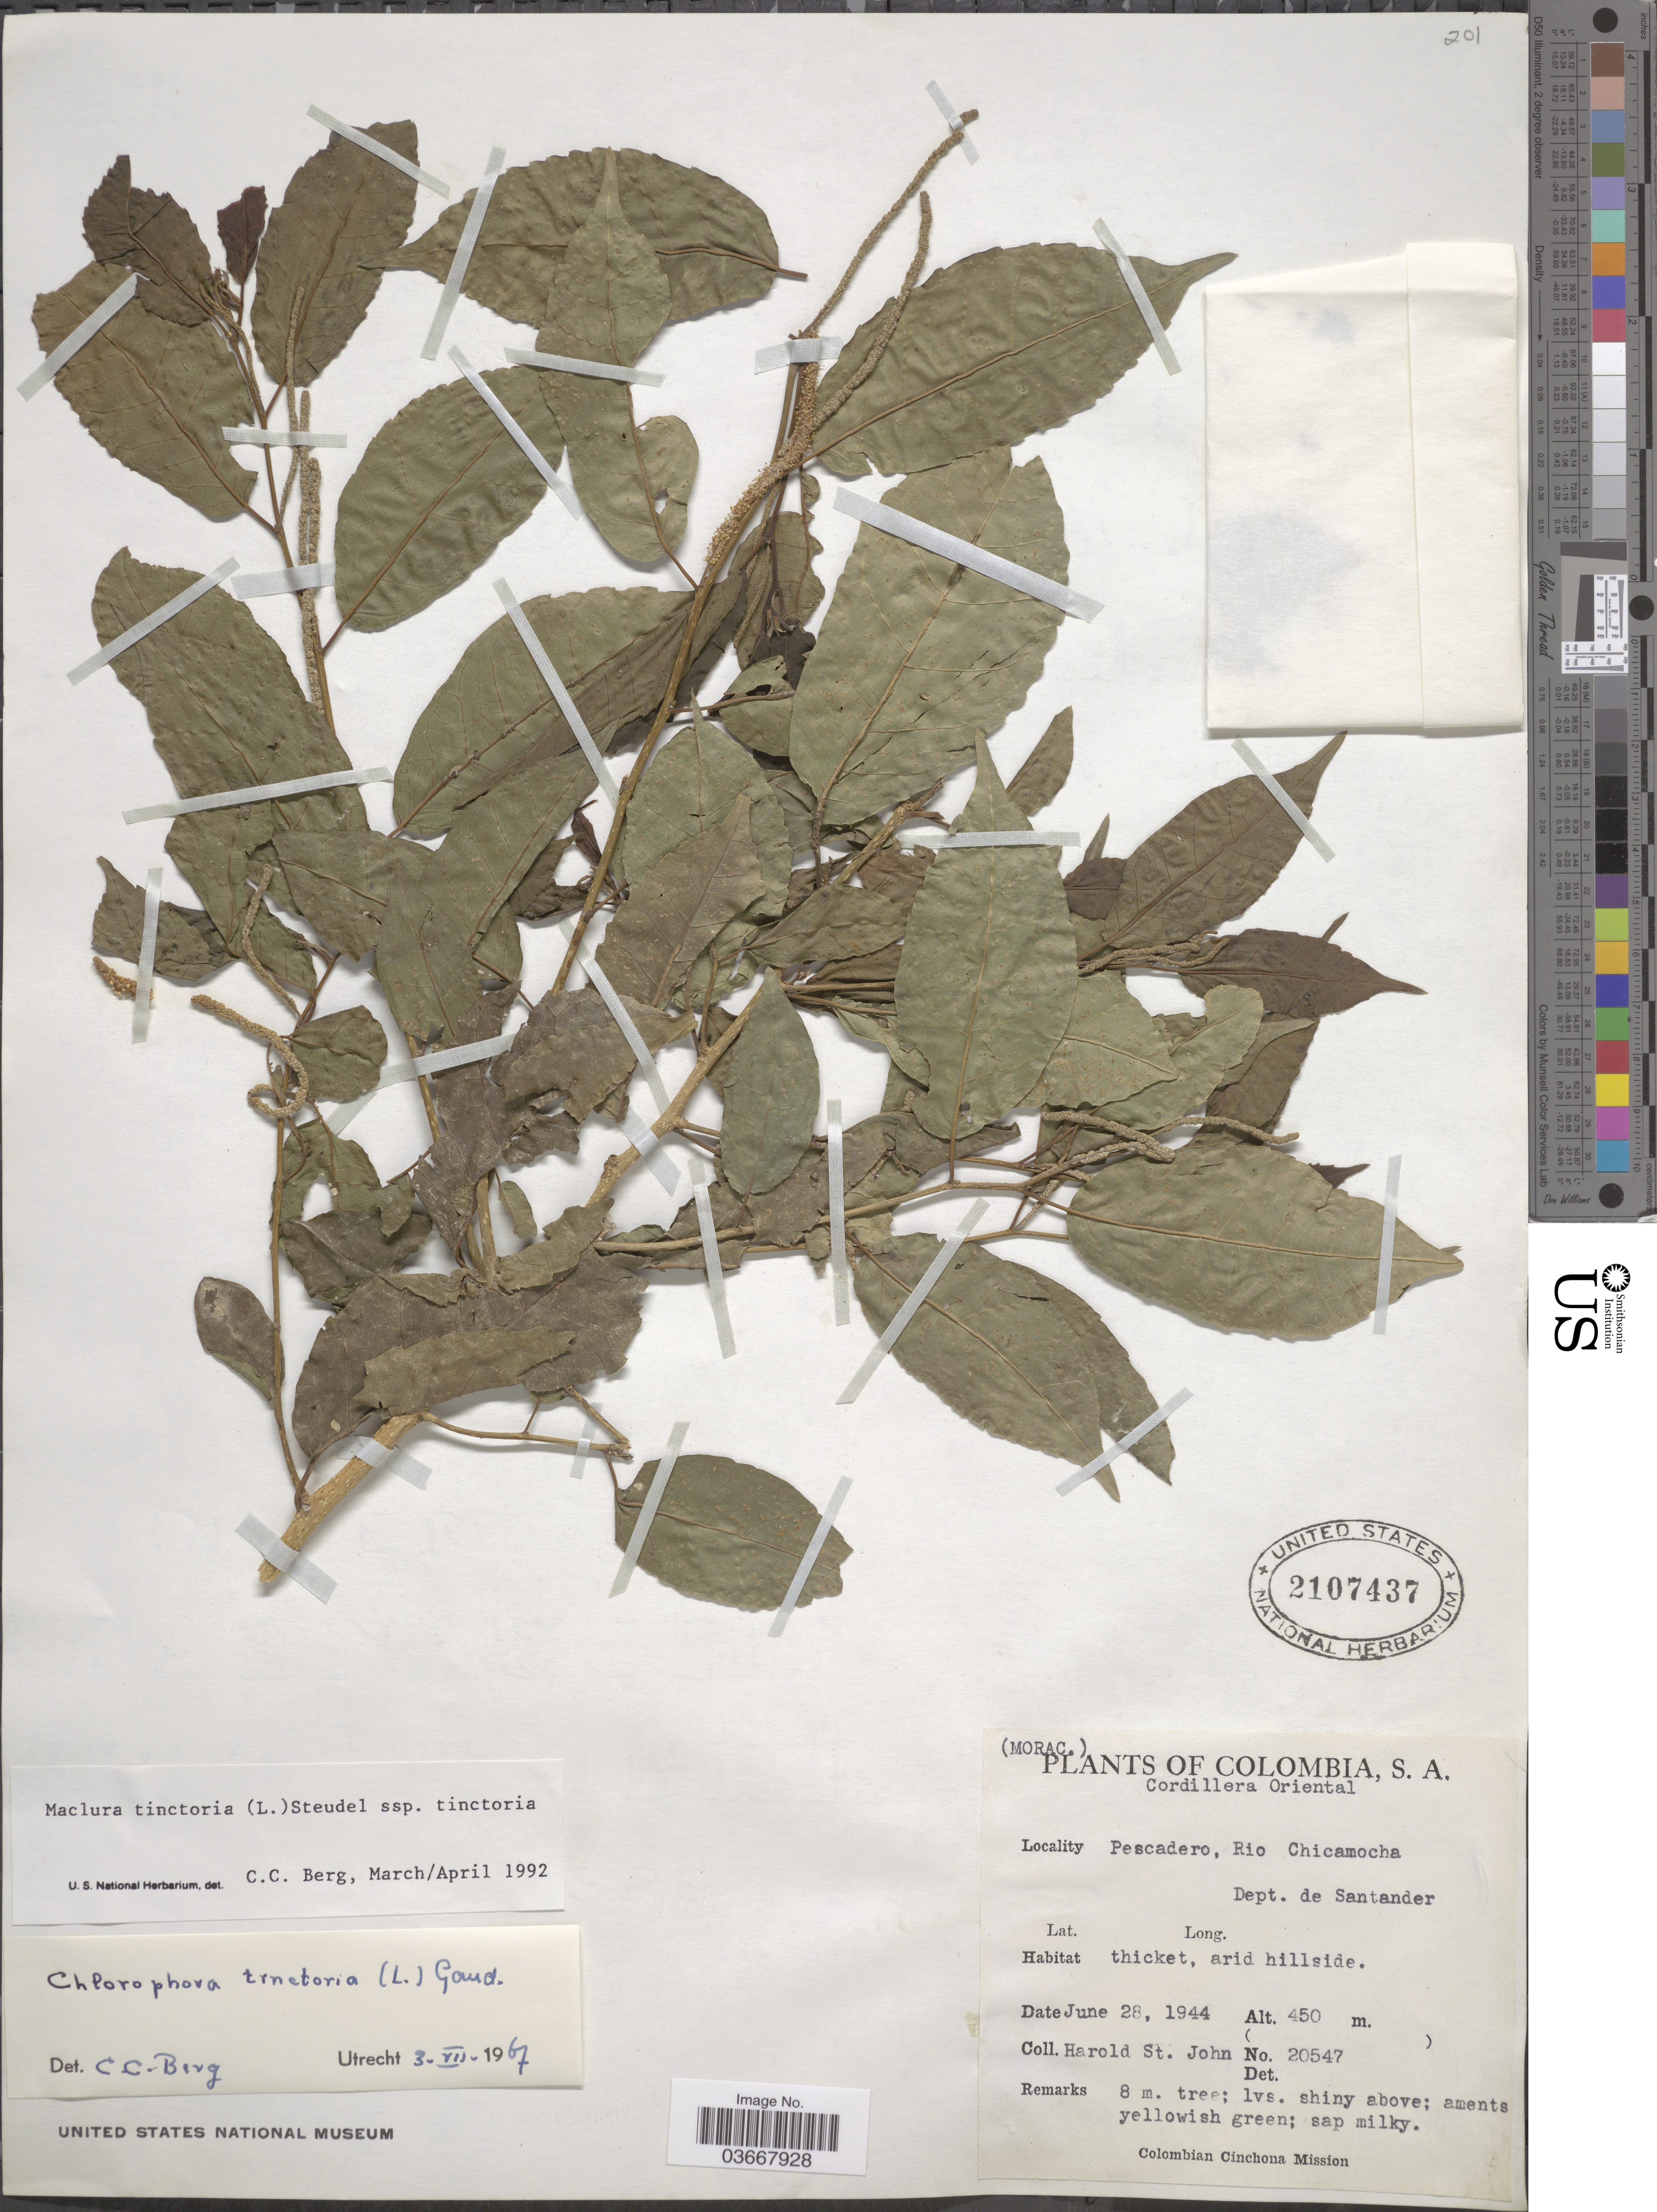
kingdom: Plantae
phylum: Tracheophyta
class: Magnoliopsida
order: Rosales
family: Moraceae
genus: Maclura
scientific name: Maclura tinctoria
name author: (L.) D. Don ex Steud.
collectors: H. St. John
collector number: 20547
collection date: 1944-06-28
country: Colombia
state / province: Santander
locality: Pescadero, Rio Chicamocha. Dept. de Santander.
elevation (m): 450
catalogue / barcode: US 2107437